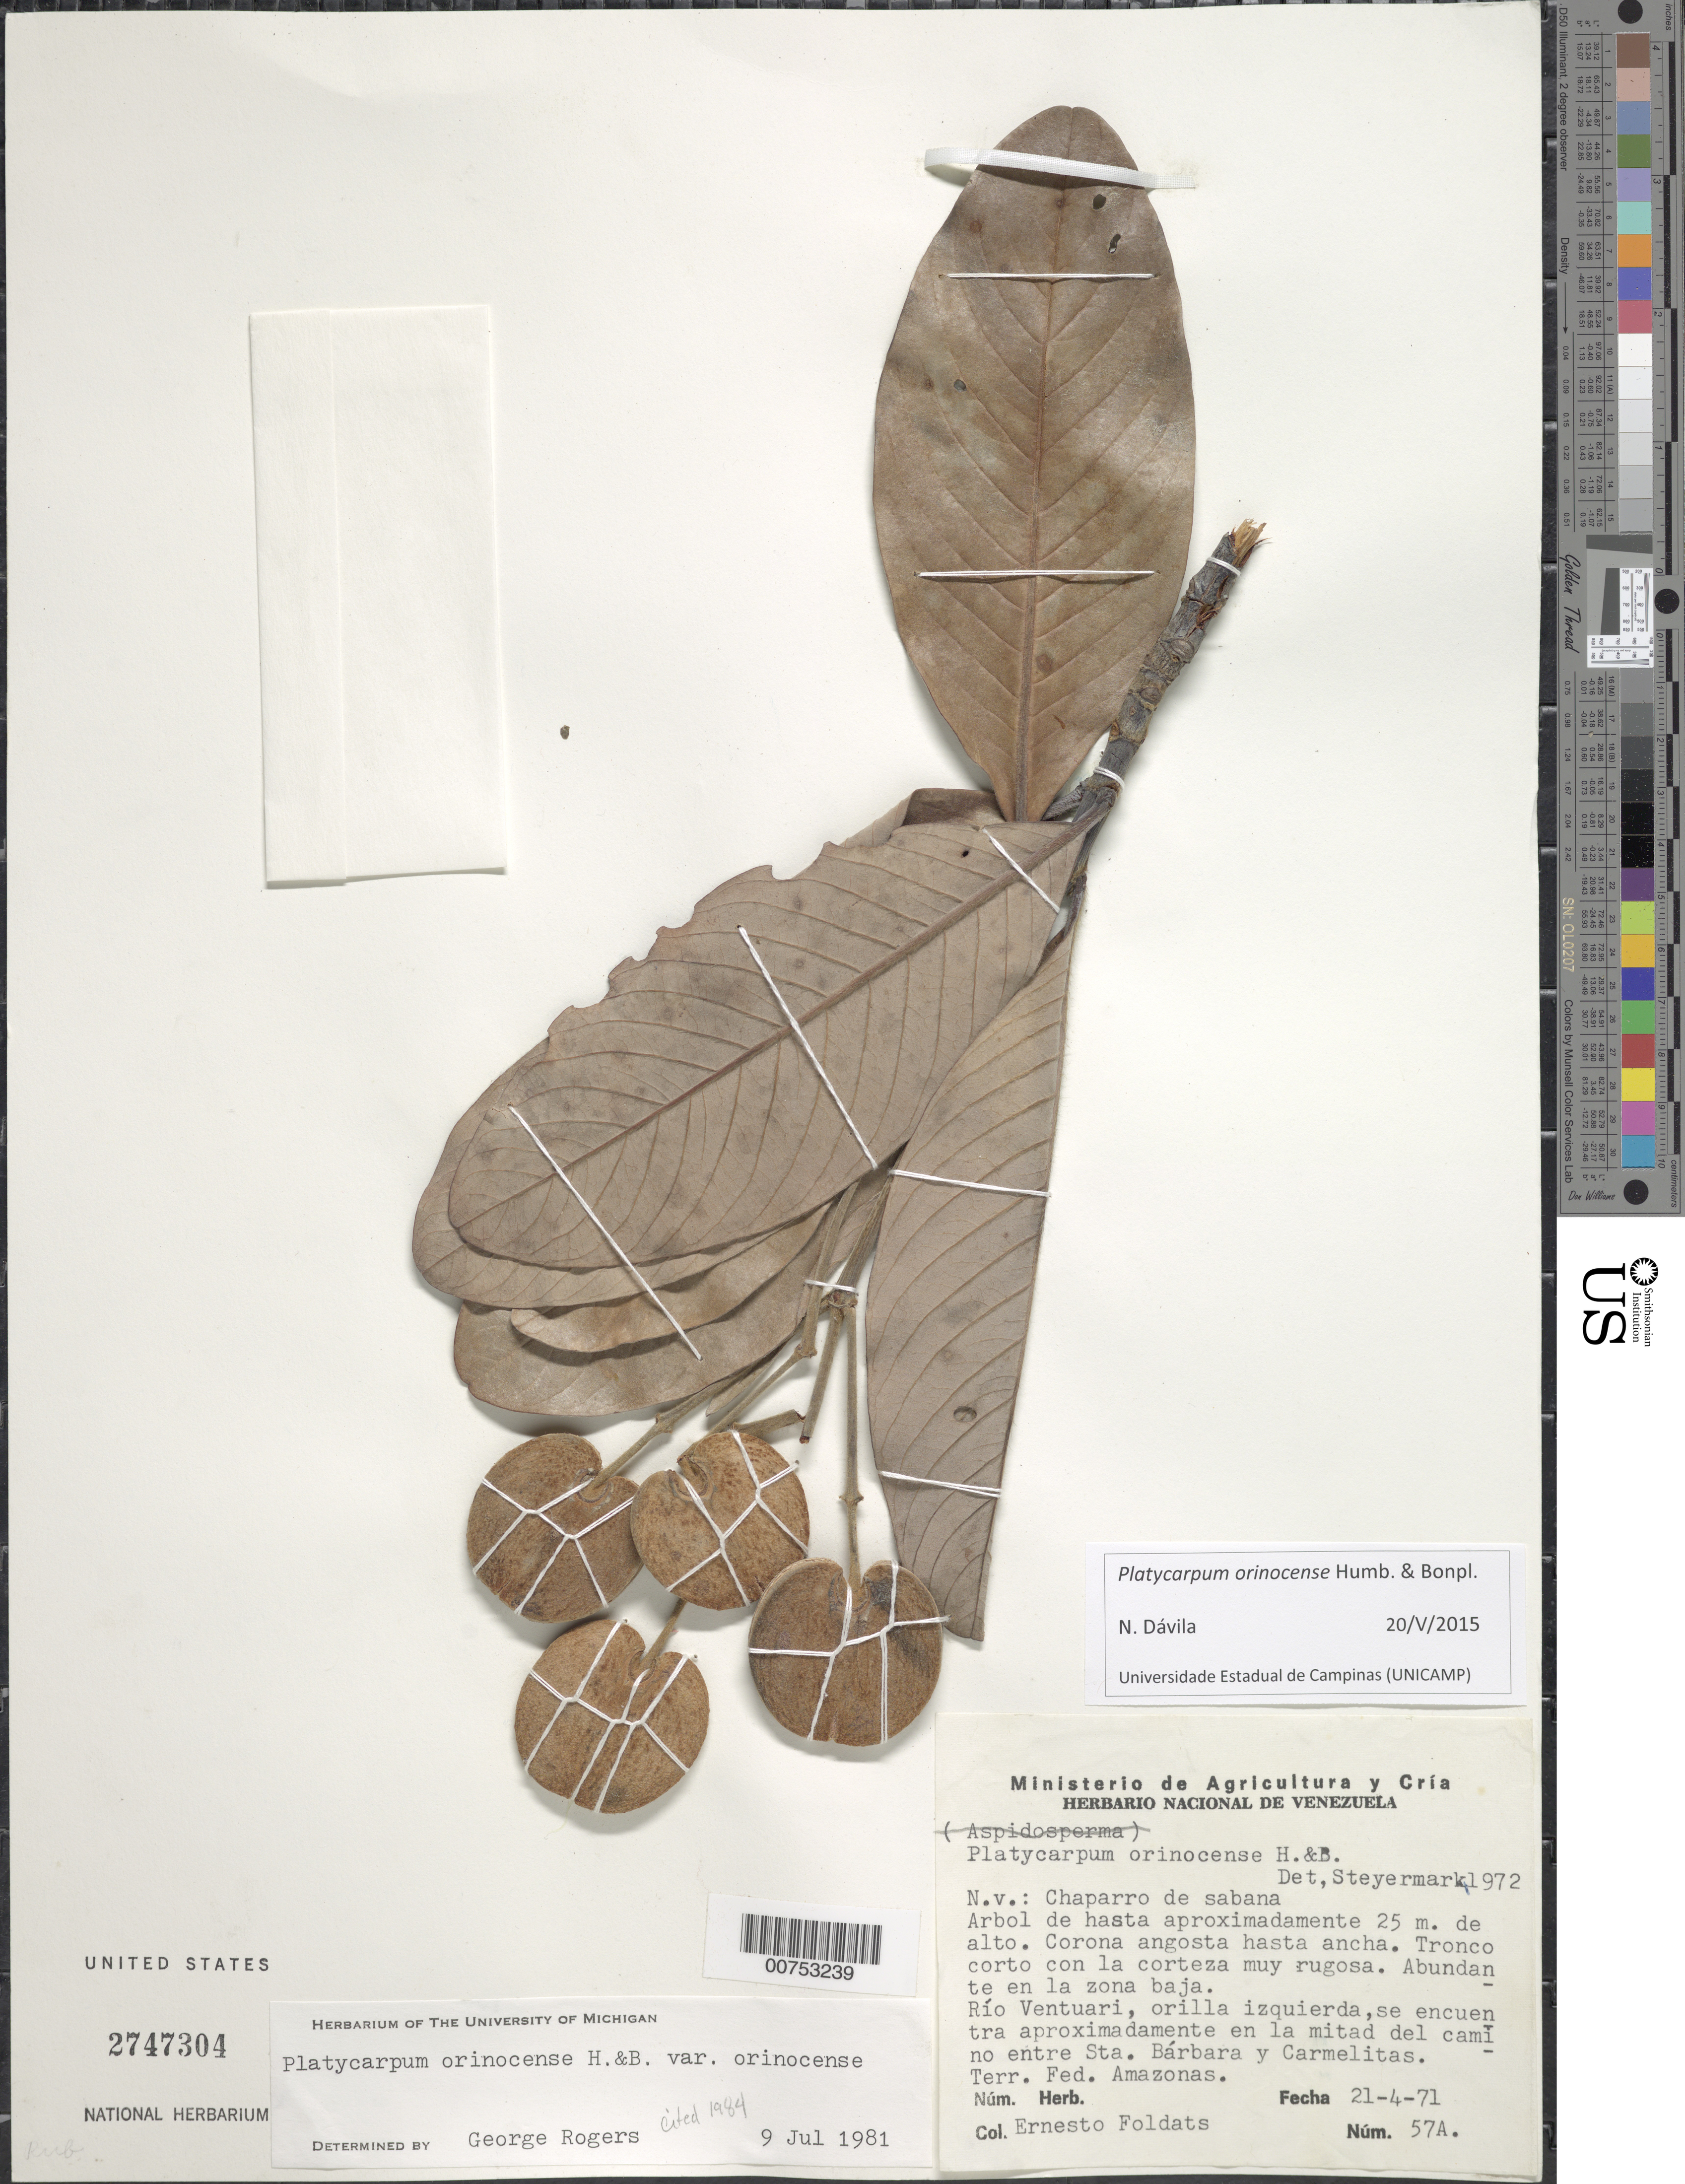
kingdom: Plantae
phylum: Tracheophyta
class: Magnoliopsida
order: Gentianales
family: Rubiaceae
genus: Platycarpum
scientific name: Platycarpum orinocense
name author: Bonpl.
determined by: Davila, N.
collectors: E. Foldats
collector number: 57 A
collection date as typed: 21-Apr-71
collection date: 1971-04-21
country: Venezuela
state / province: Amazonas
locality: Río Ventuari, orilla izquierda, camino entre Sta. Barbara y Carmelitas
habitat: Zona baja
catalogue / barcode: US 2747304